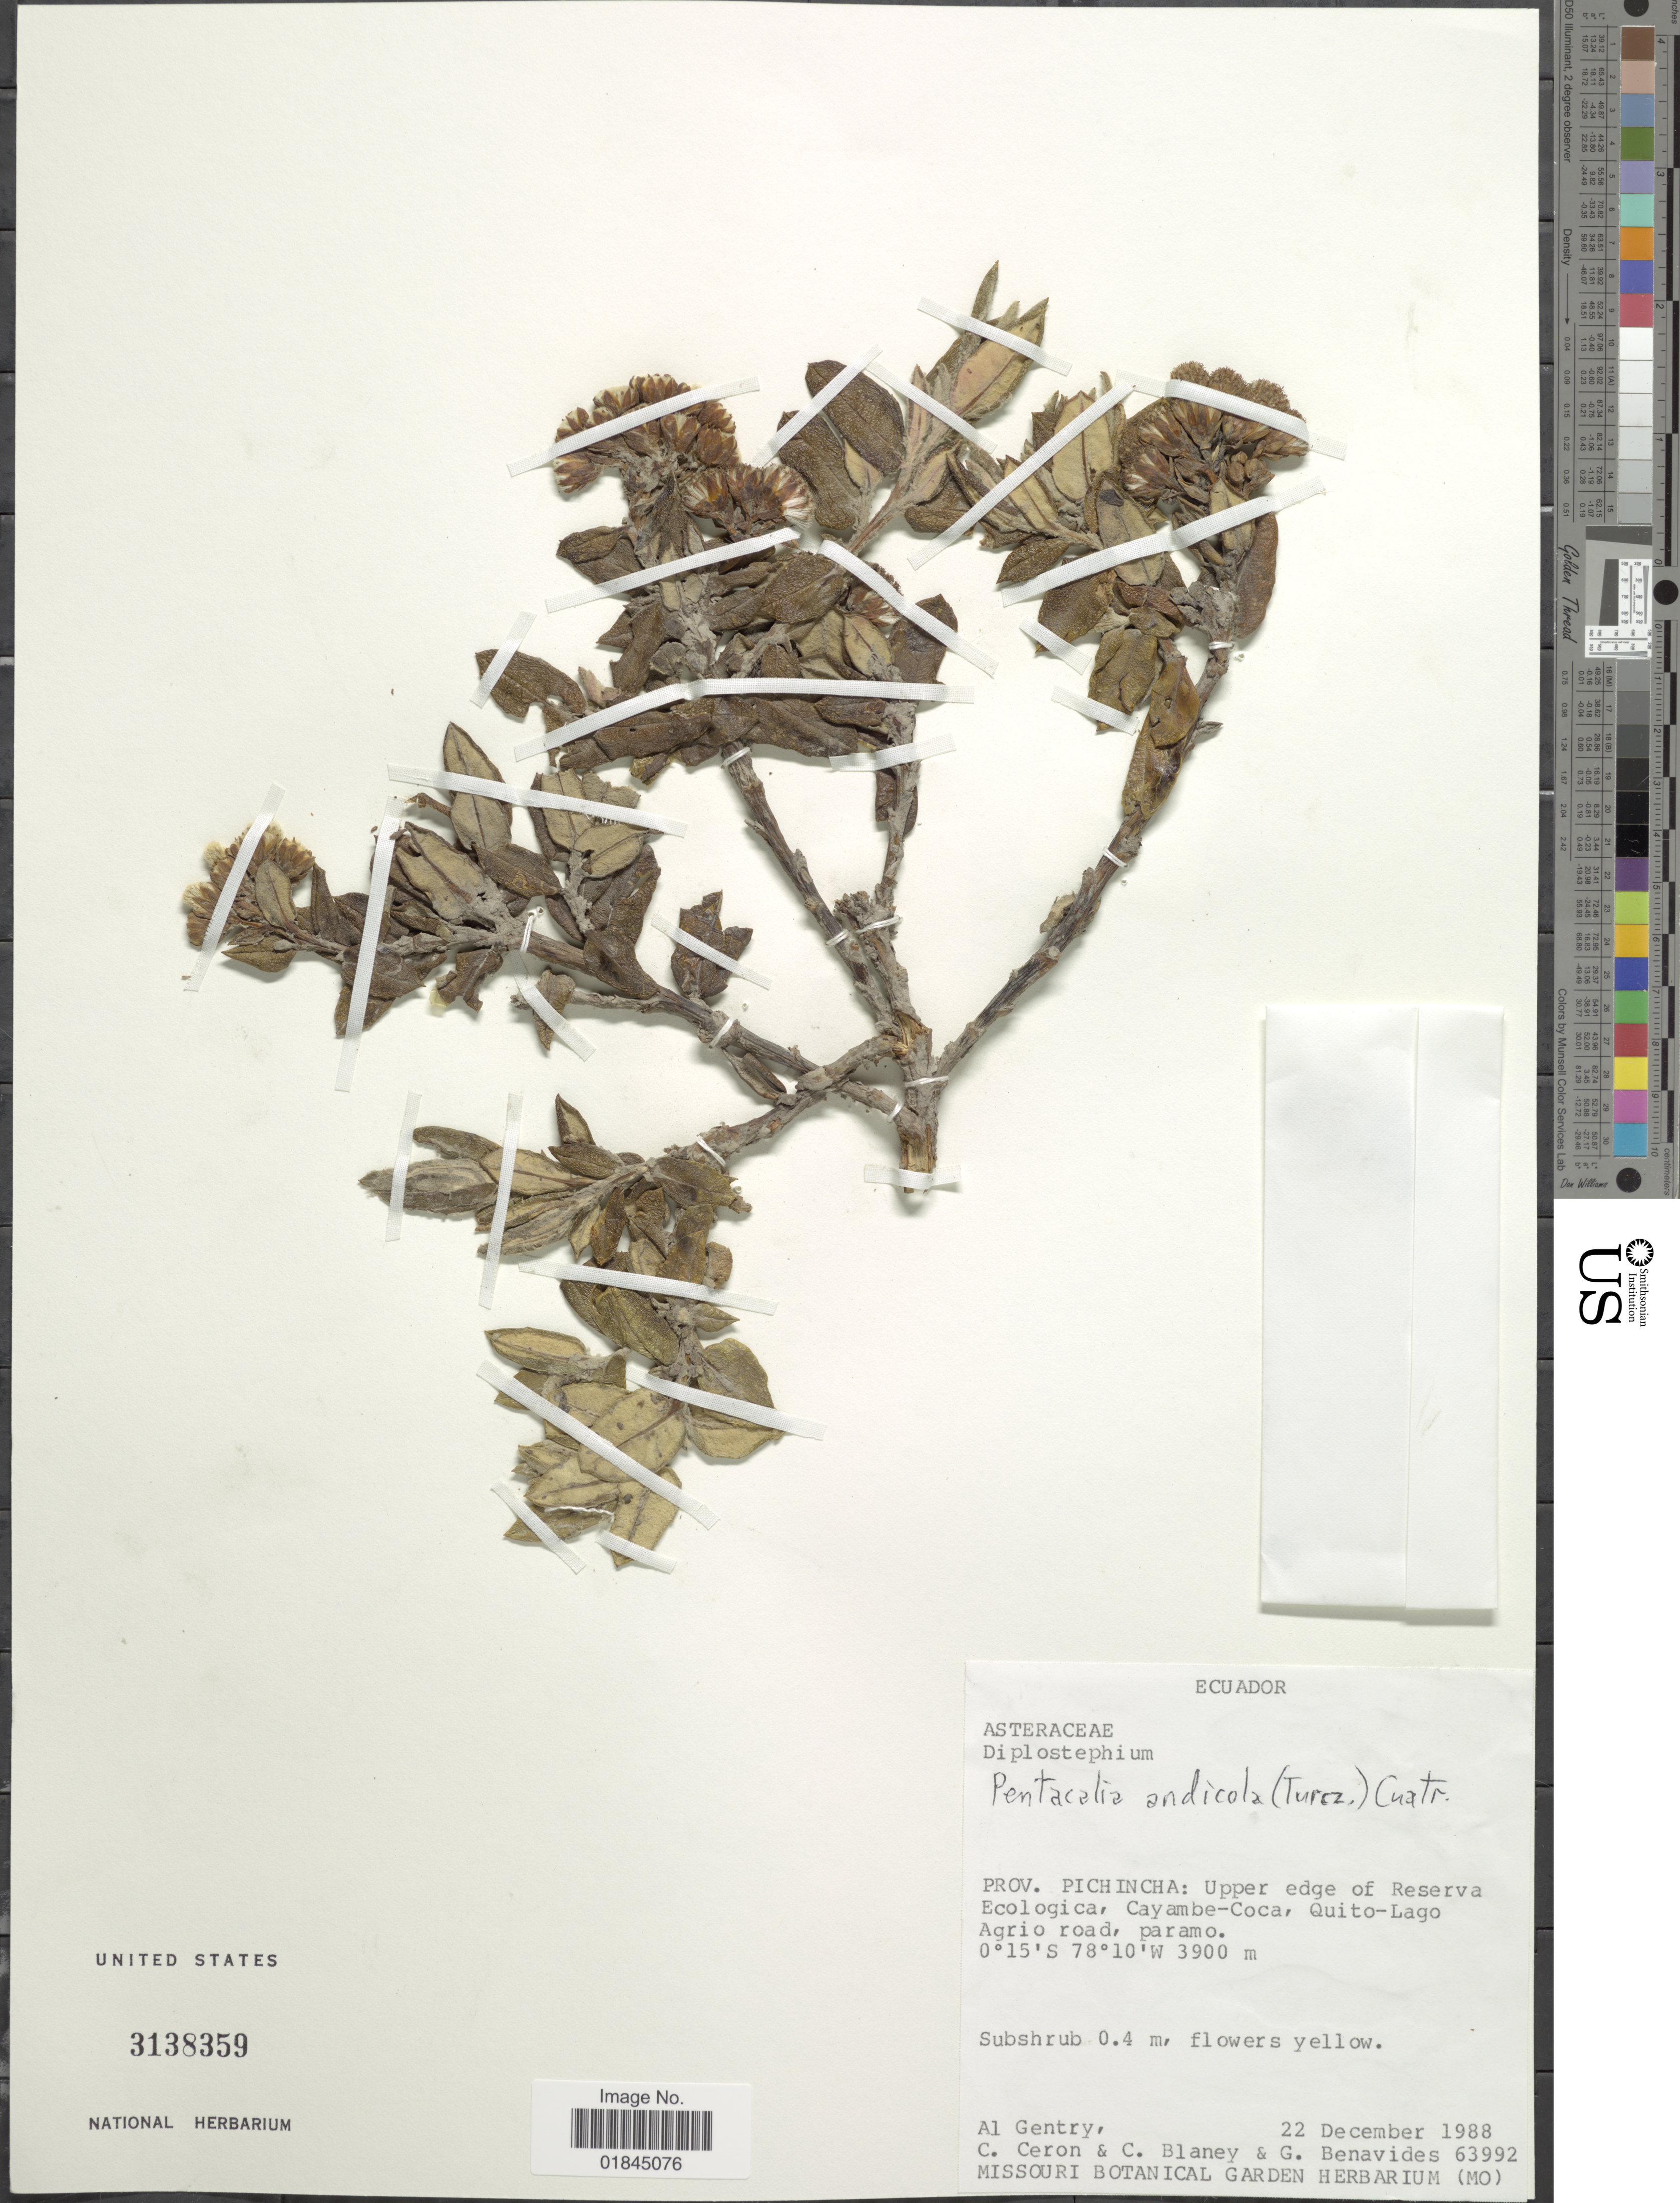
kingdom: Plantae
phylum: Tracheophyta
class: Magnoliopsida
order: Asterales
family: Asteraceae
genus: Pentacalia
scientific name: Pentacalia andicola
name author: (Turcz.) Cuatrec.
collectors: A. H. Gentry, C. E. Cerón M., C. Blaney & G. Benavides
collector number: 63992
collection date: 1988-12-22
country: Ecuador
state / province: Pichincha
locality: Upper edge of Reserva Ecologica, Cayambe-Coco, Quito-Lago Agrio road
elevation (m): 3900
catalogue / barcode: US 3138359